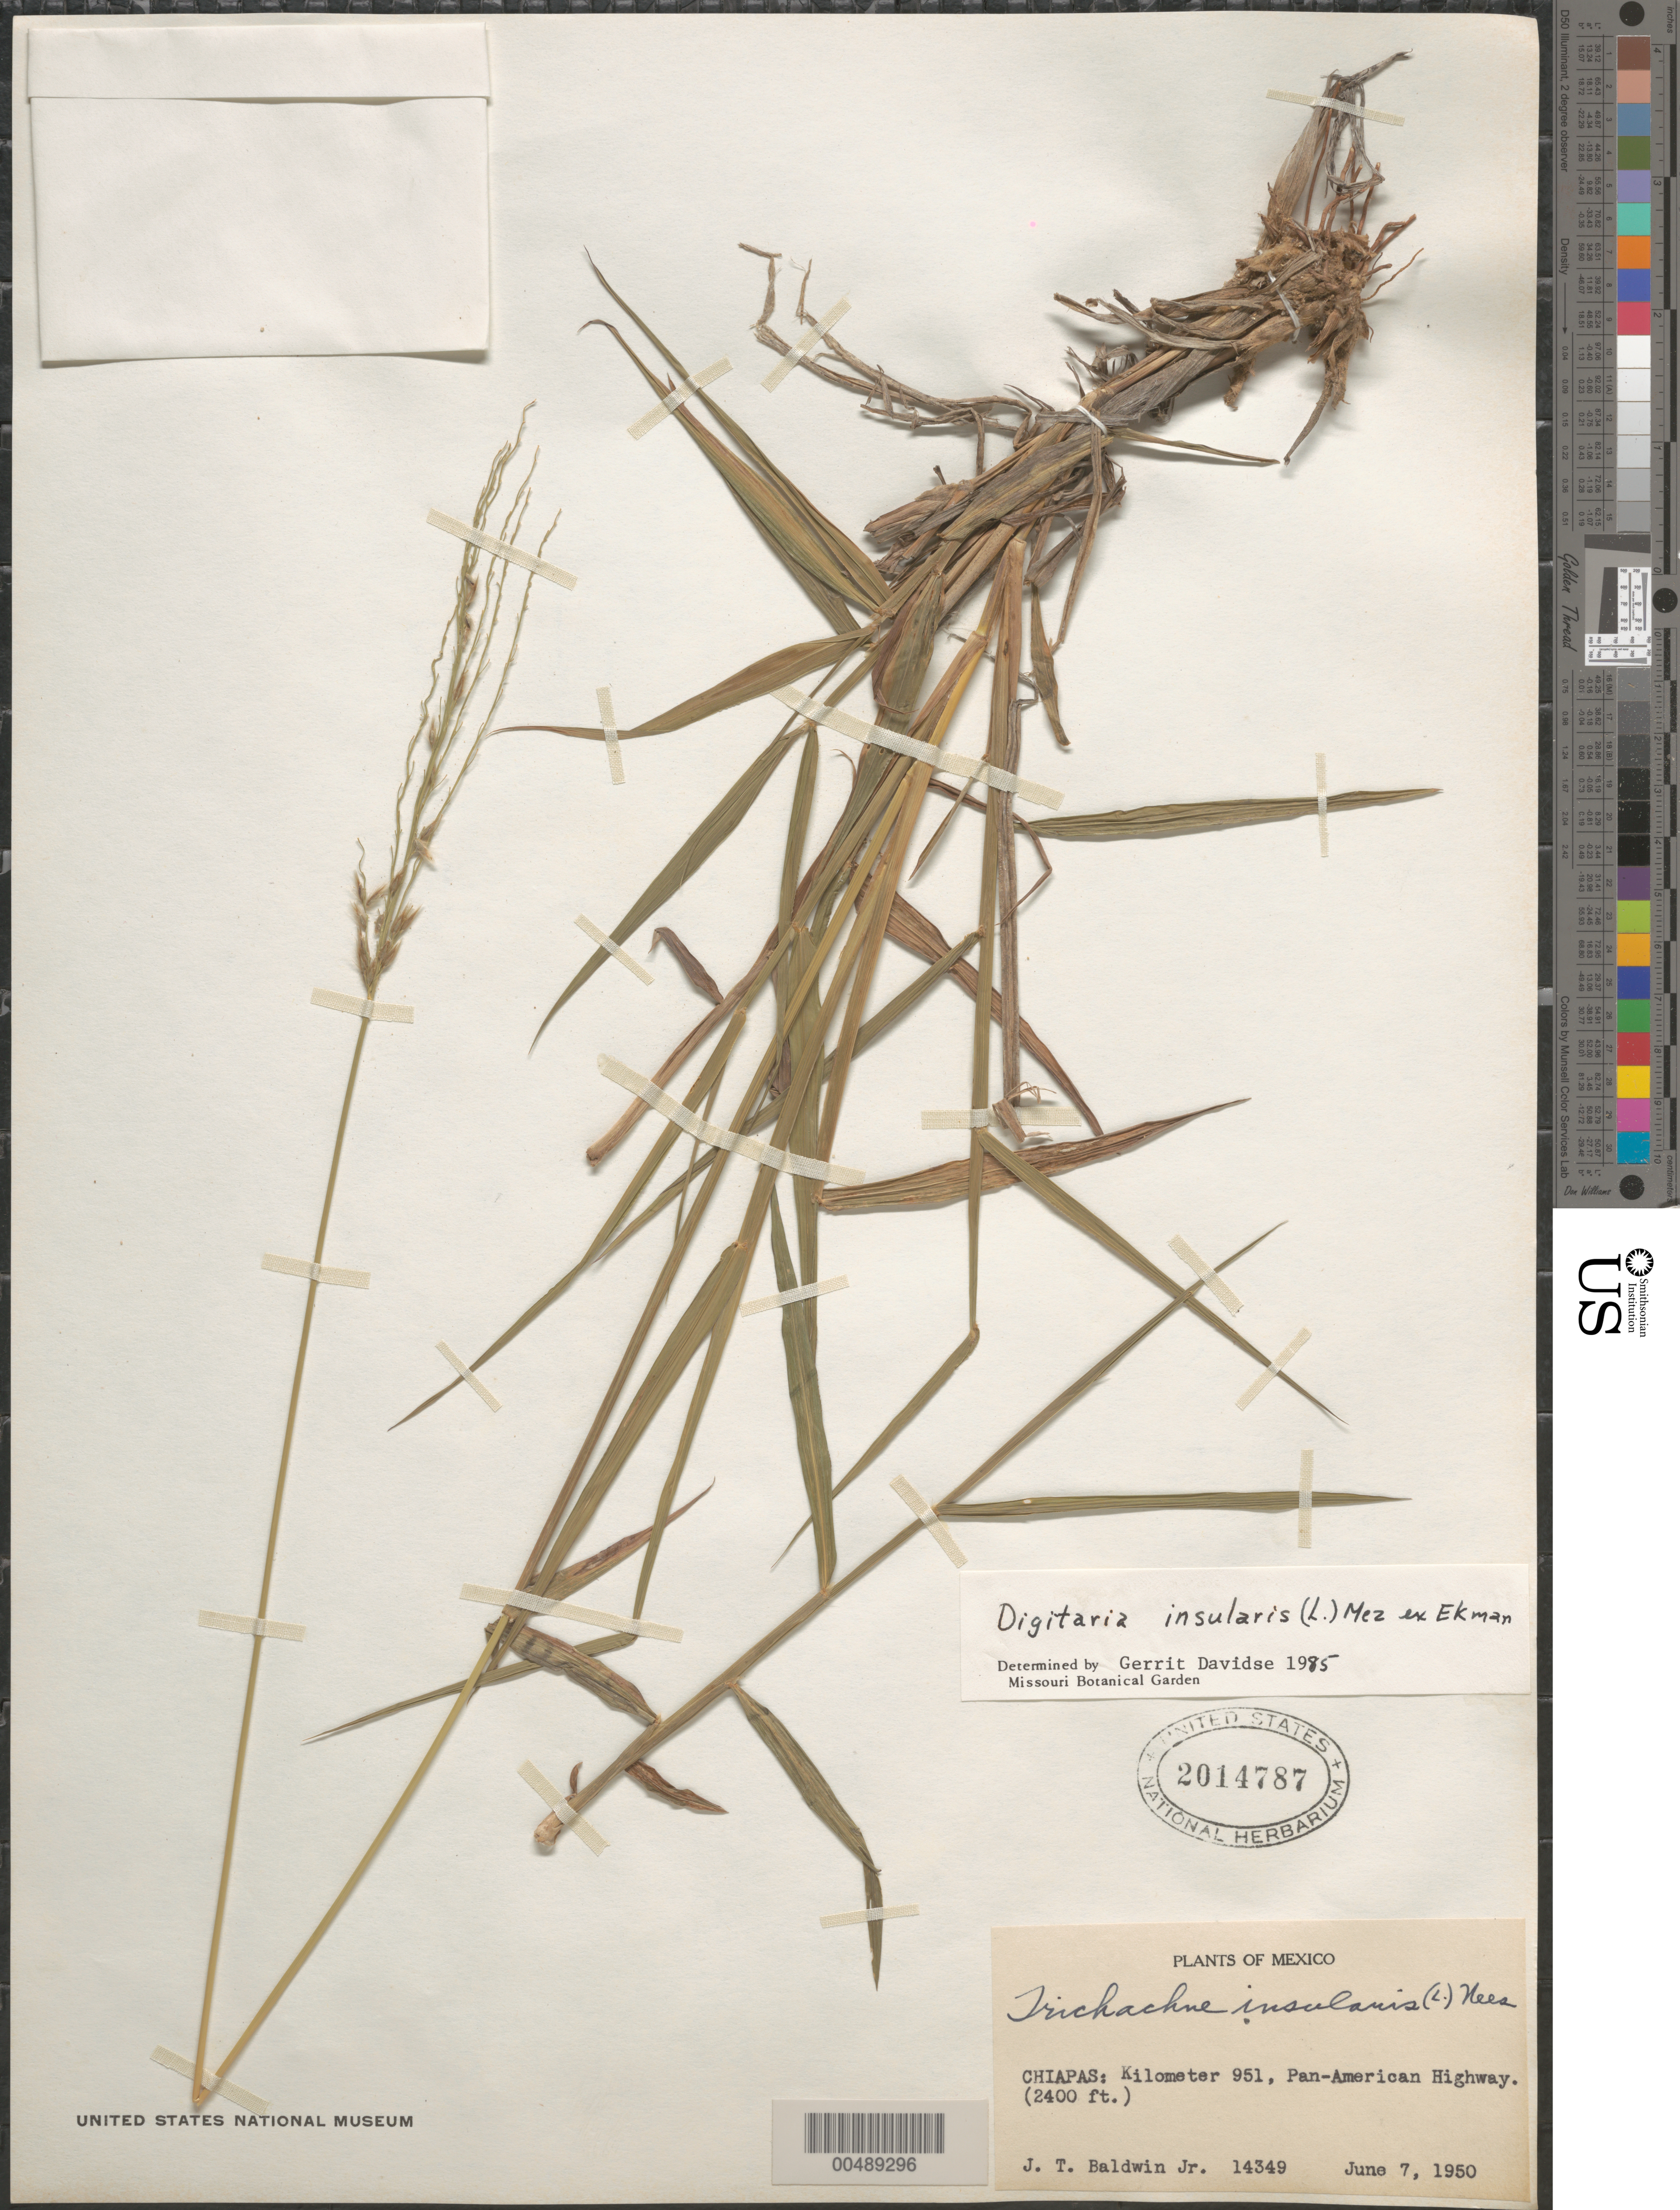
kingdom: Plantae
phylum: Tracheophyta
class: Liliopsida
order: Poales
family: Poaceae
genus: Digitaria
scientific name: Digitaria insularis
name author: (L.) Fedde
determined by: Davidse, Gerrit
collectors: J. T. Baldwin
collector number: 14349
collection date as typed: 7 Jun 1950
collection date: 1950-06-07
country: Mexico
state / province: Chiapas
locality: Kilometer 951, Pan-American Hwy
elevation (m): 732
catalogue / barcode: US 2014787